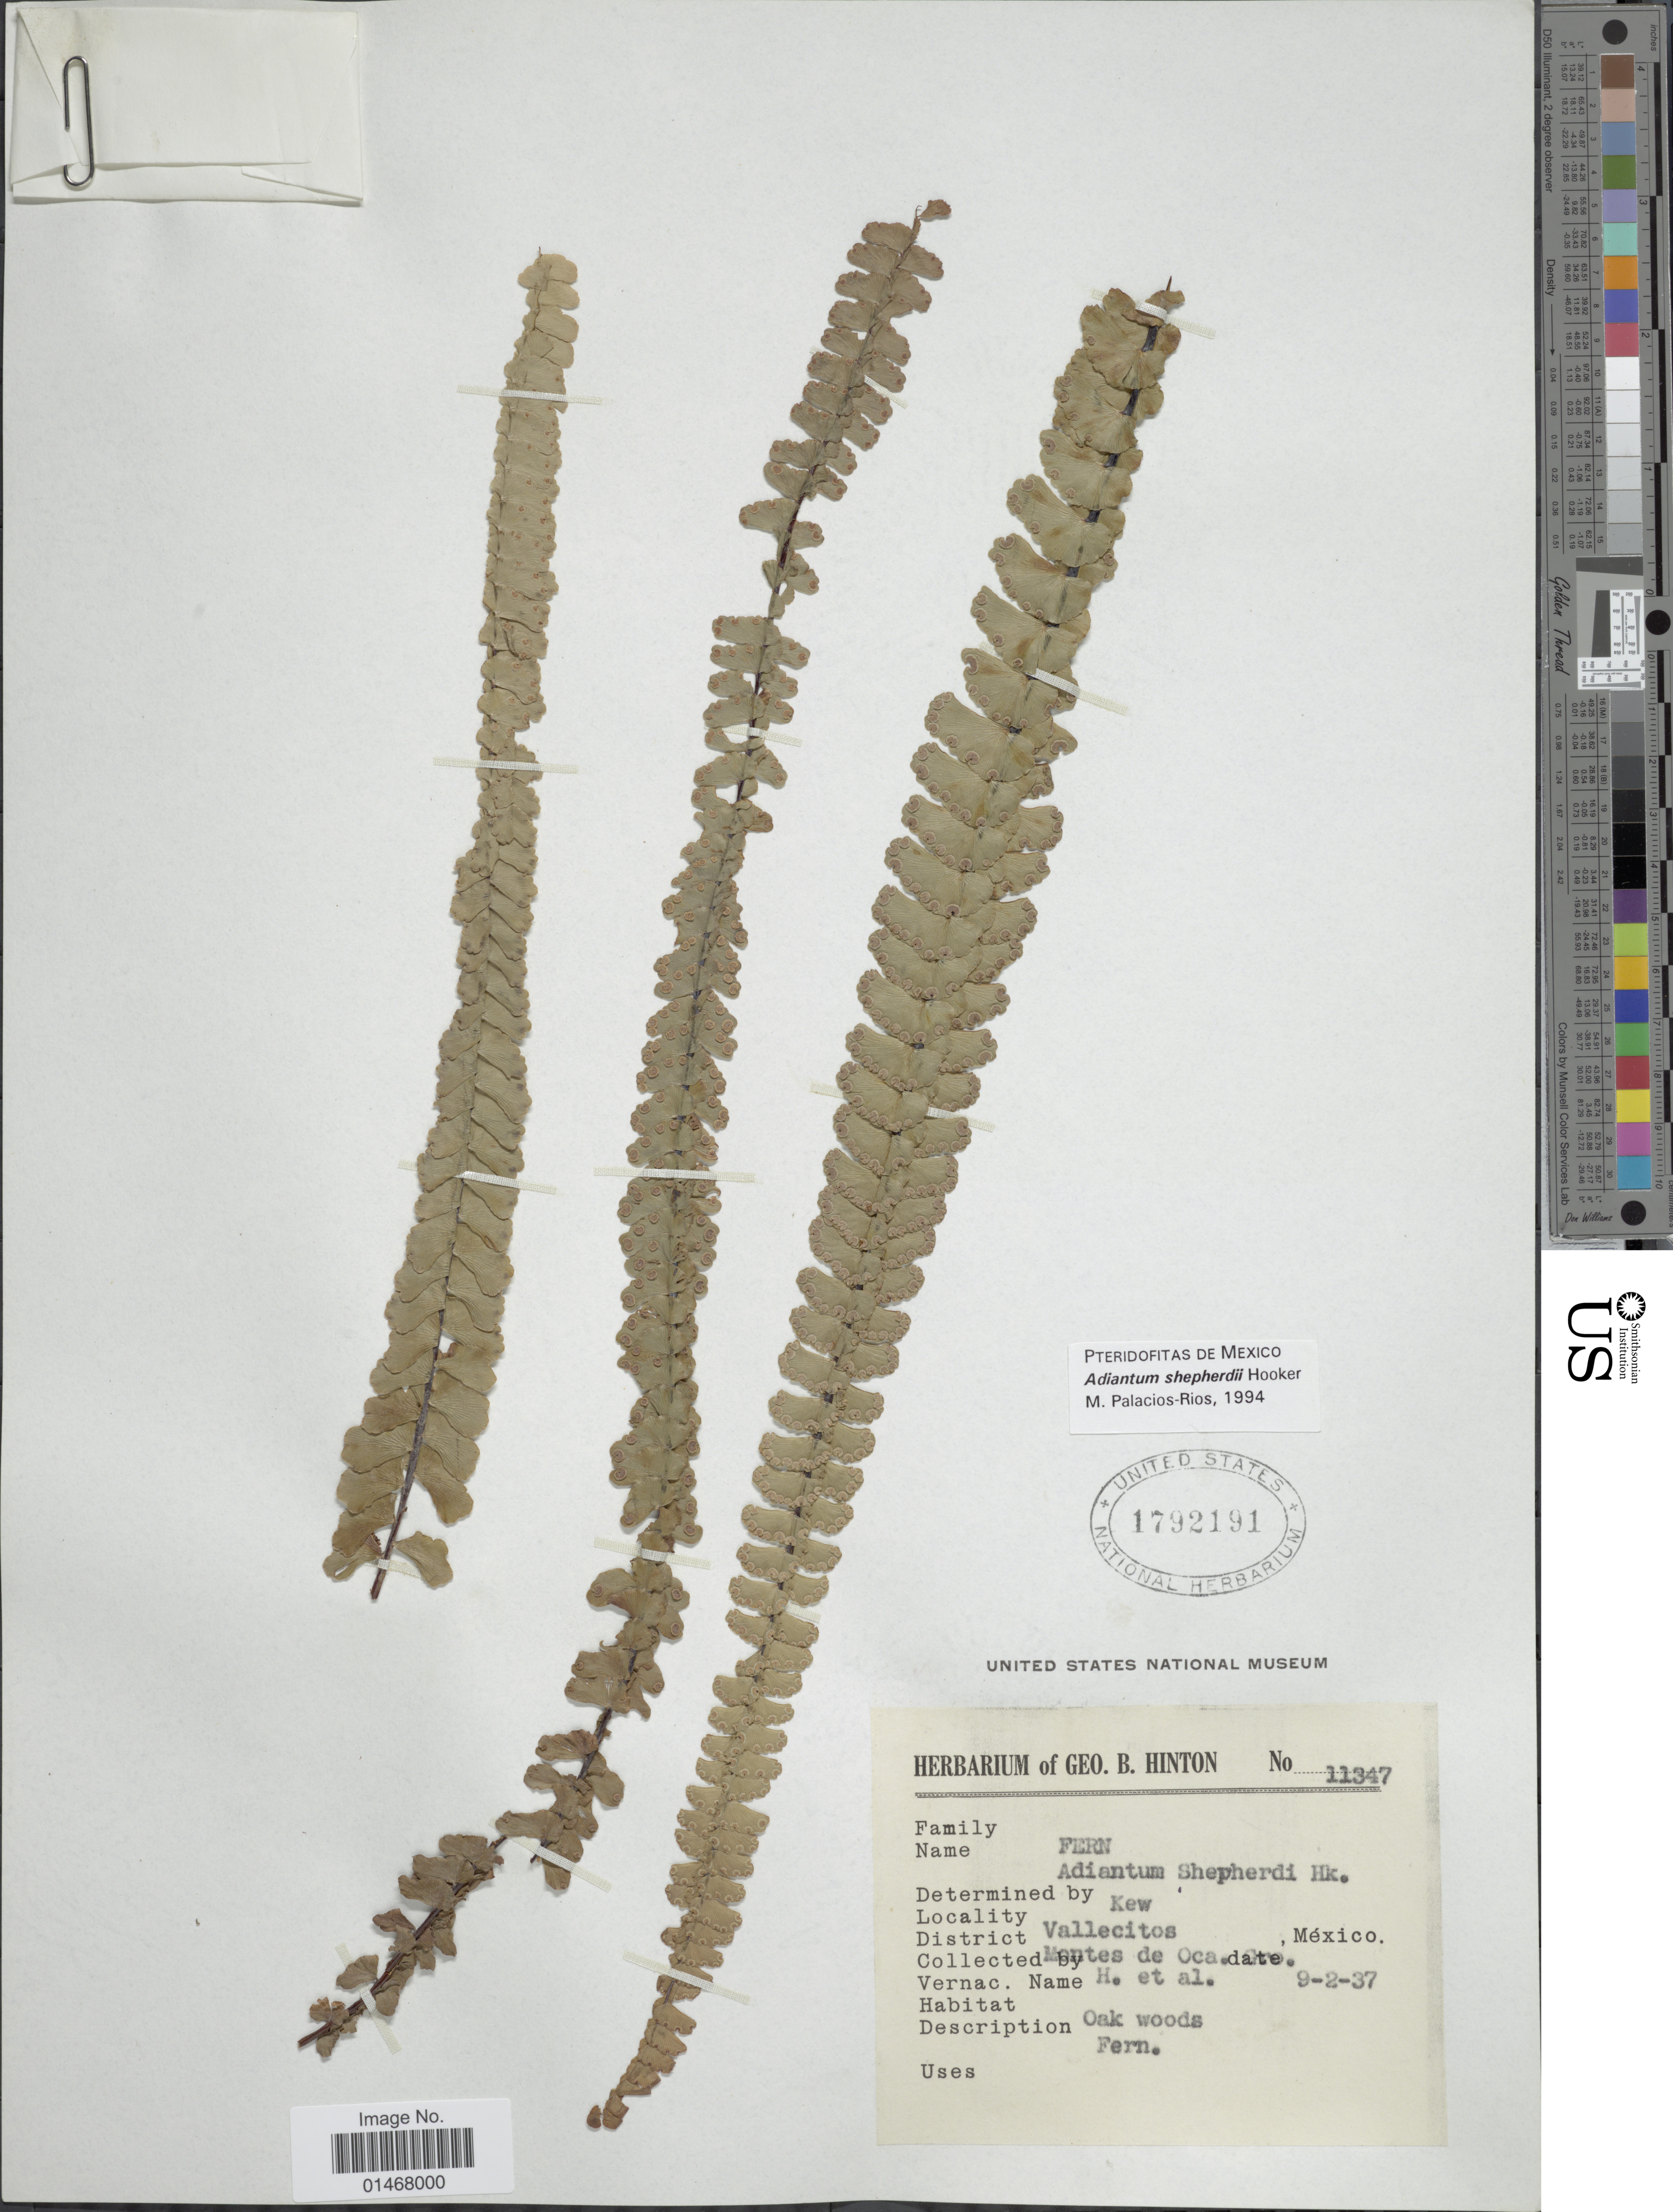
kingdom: Plantae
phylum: Tracheophyta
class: Polypodiopsida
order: Polypodiales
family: Pteridaceae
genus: Adiantum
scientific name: Adiantum shepherdii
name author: Hook.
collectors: G. B. Hinton & et al.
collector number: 11347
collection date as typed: Transcribed d/m/y: 9/2/37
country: Mexico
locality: Vallecitos, District Montes de Oca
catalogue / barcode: US 1792191